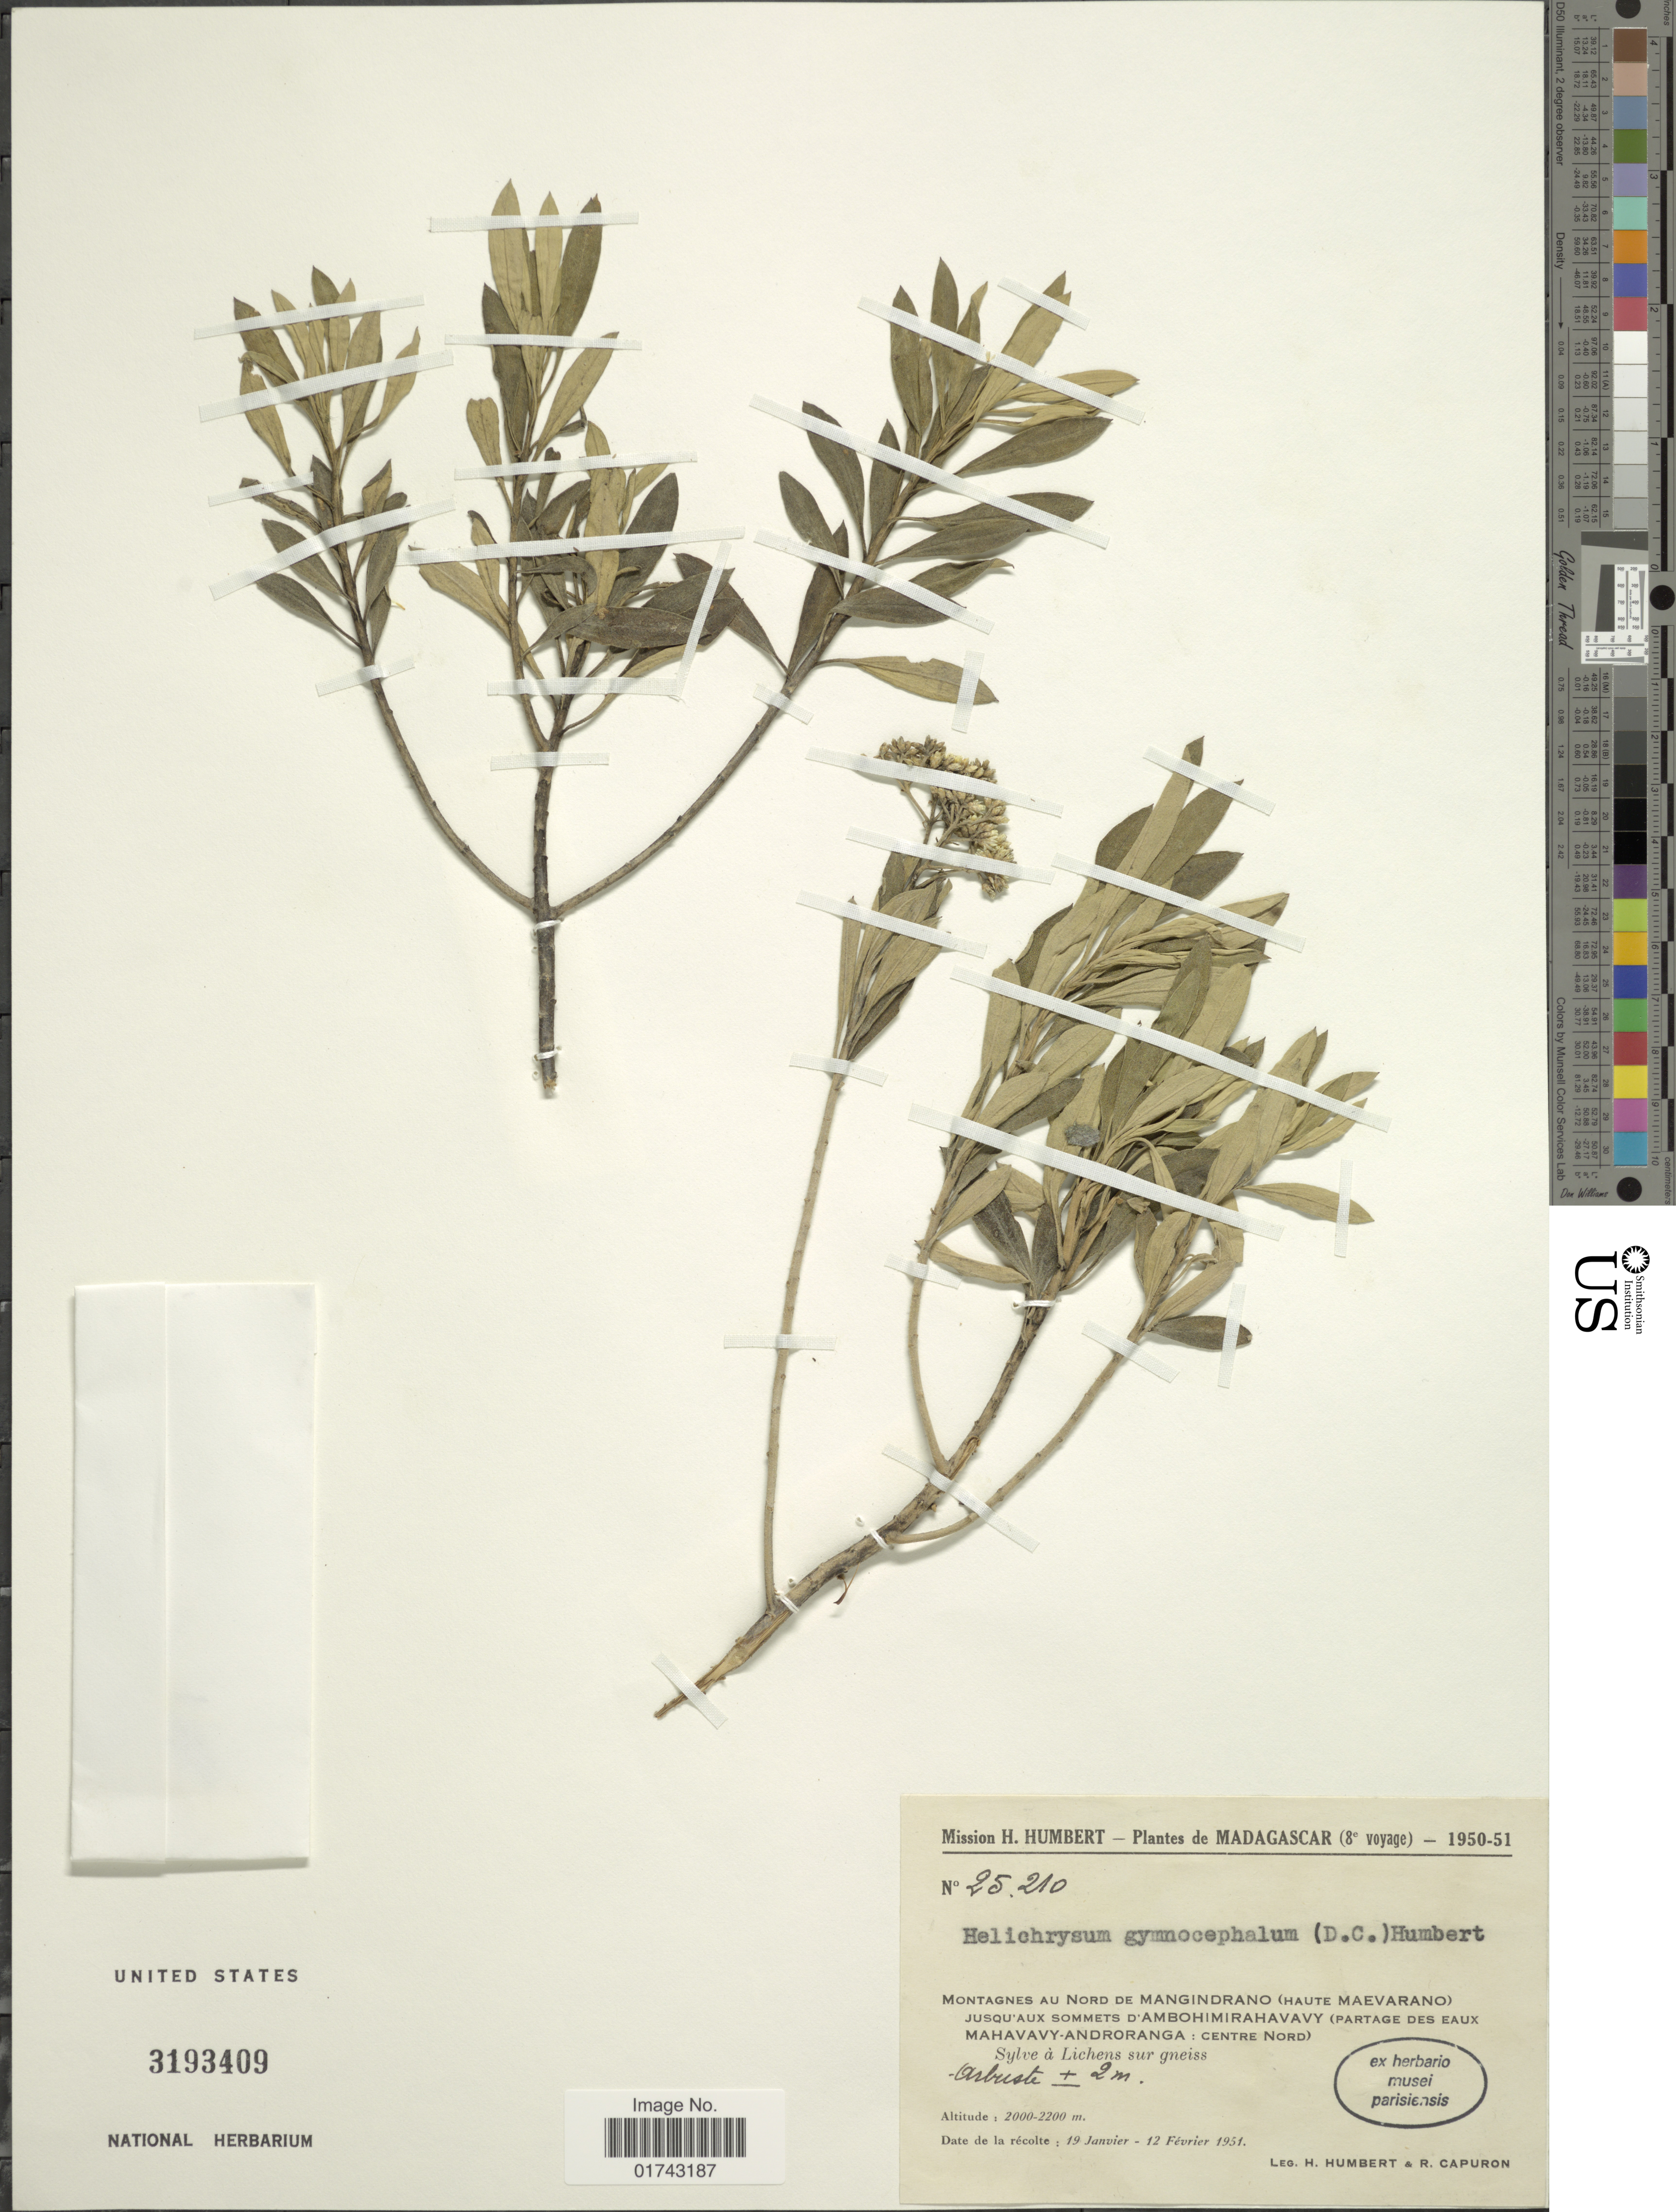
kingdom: Plantae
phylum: Tracheophyta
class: Magnoliopsida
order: Asterales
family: Asteraceae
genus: Helichrysum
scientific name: Helichrysum gymnocephalum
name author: (DC.) Humbert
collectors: H. Humbert & R. Capuron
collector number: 25210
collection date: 1951-01-19/1951-02-12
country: Madagascar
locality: Montagnes au Nord De Mangindrano (Haute maevarano) Jusq' Aux Sommets d' Ambohimirahavavy (Partage des Eaux Mahavavy Androranga: centre Nord)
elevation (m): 2000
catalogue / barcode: US 3193409